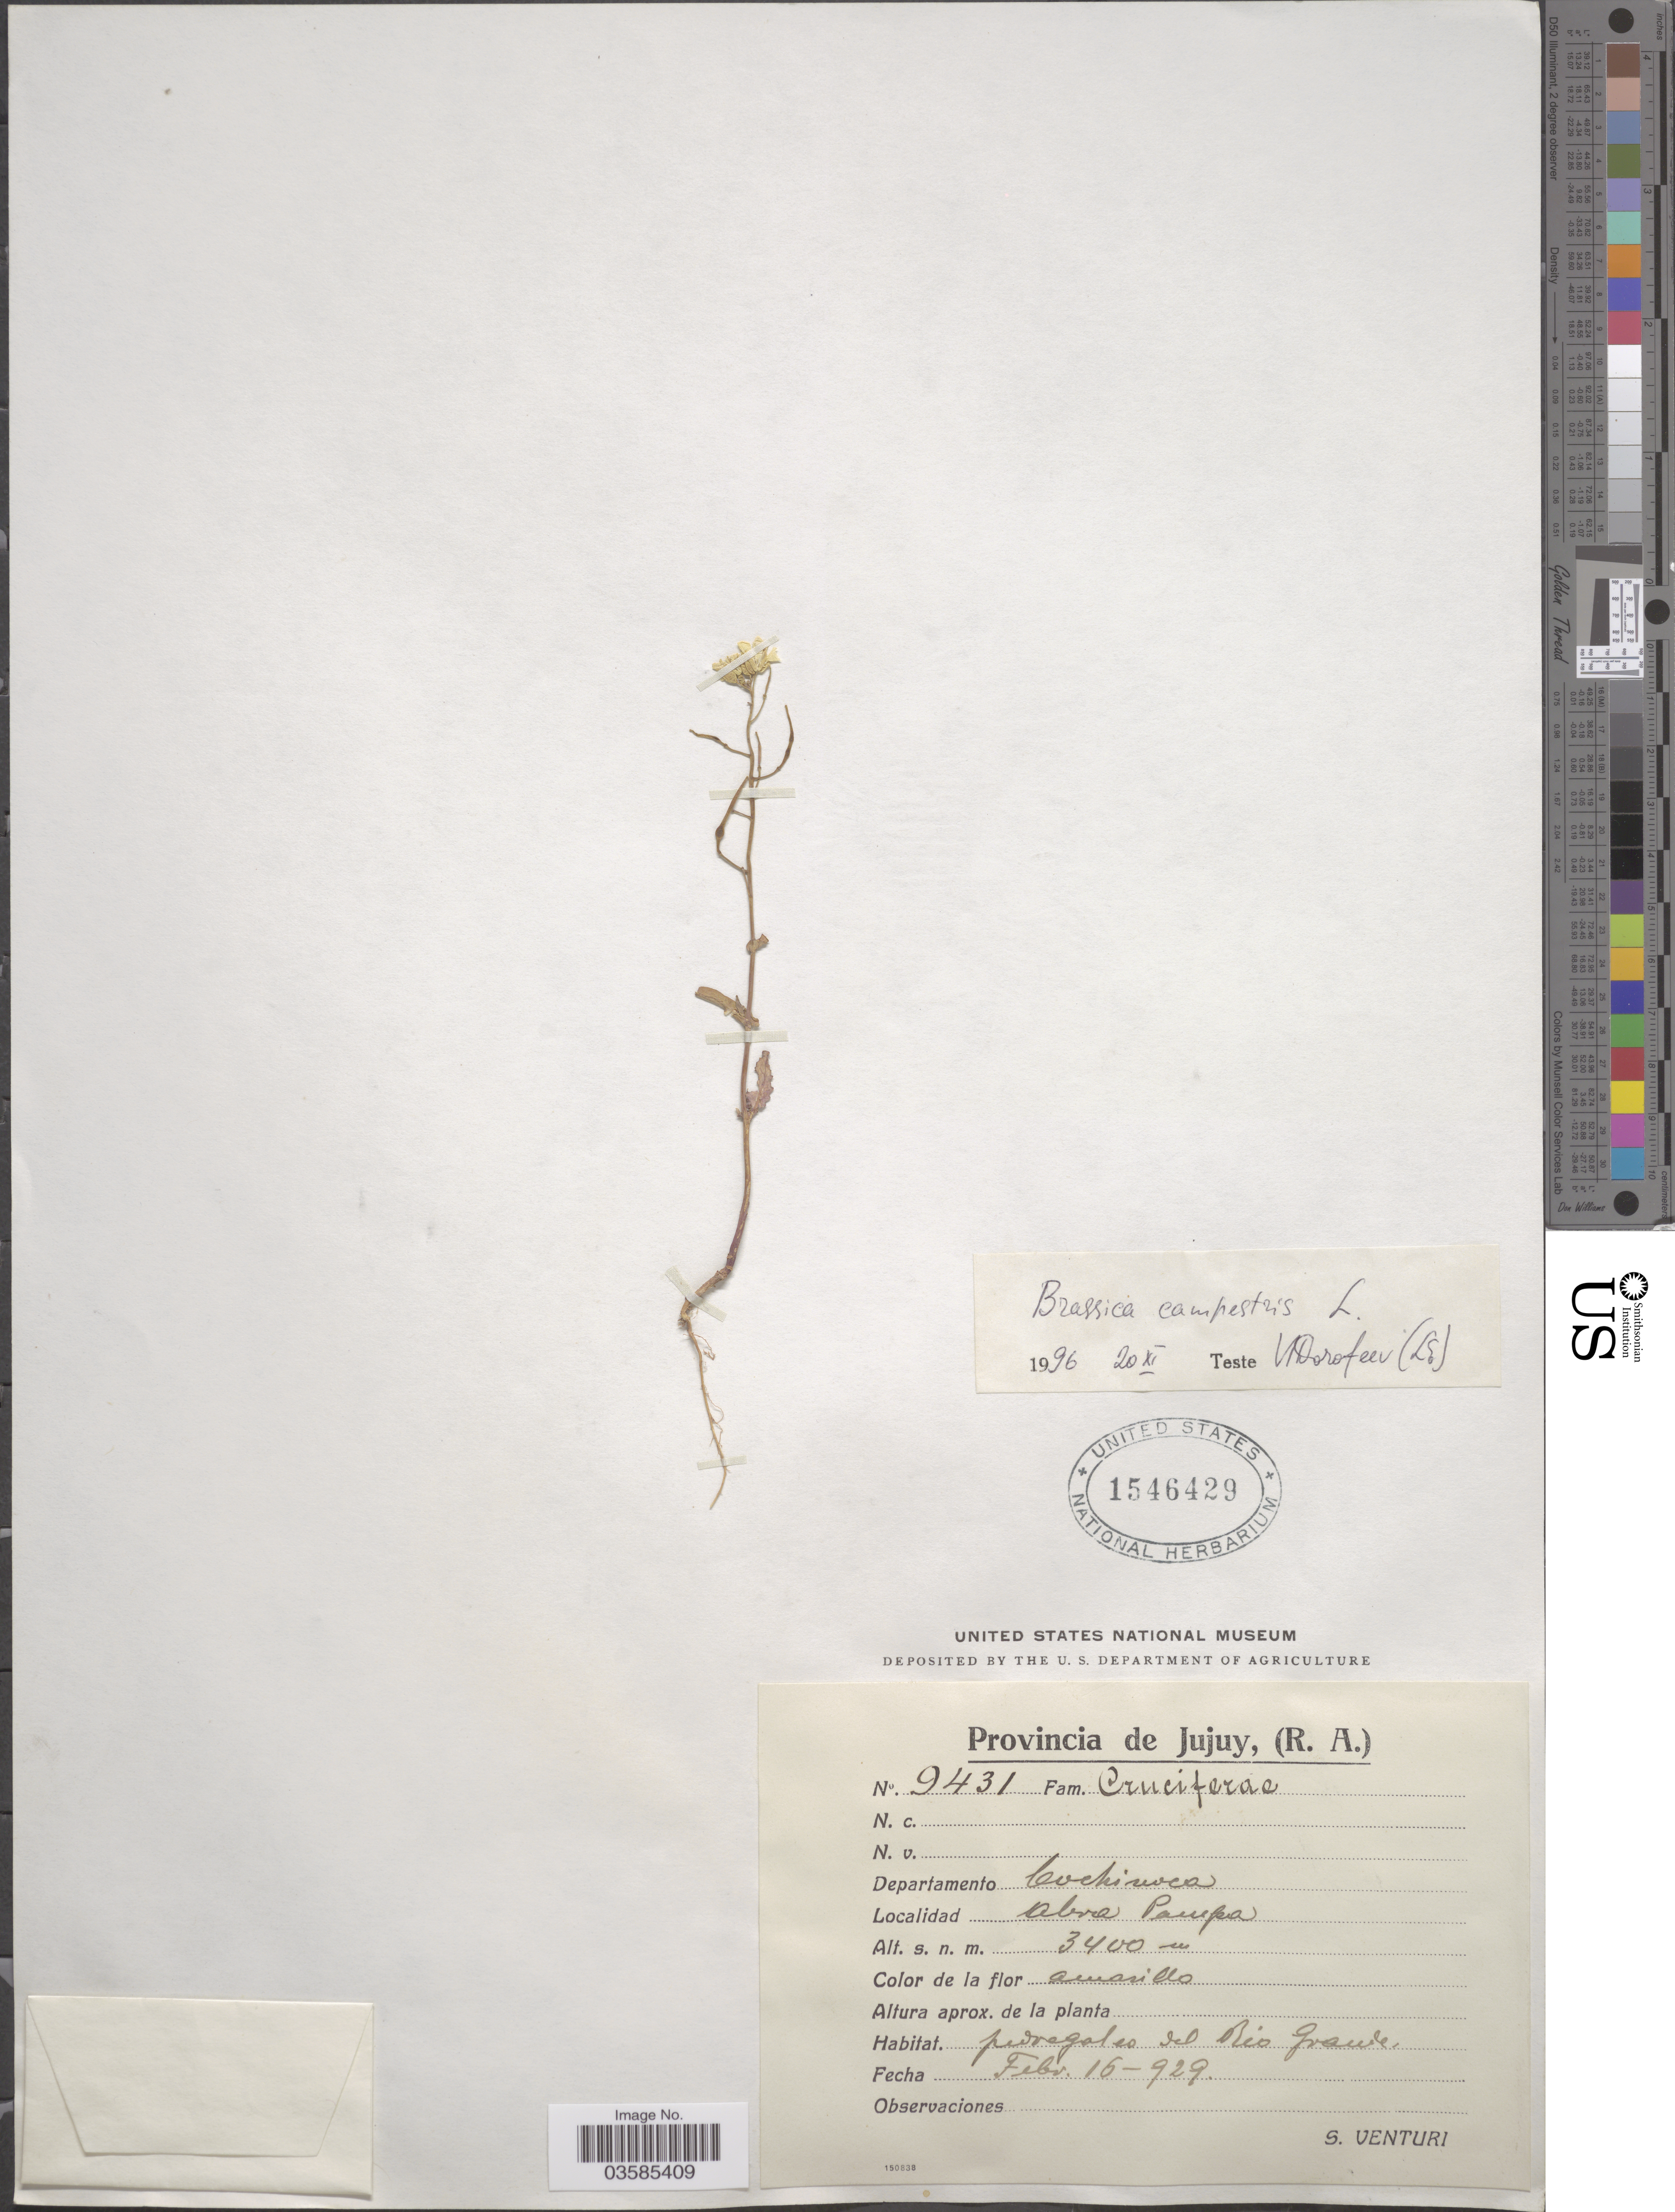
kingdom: Plantae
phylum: Tracheophyta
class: Magnoliopsida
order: Brassicales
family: Brassicaceae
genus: Brassica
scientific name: Brassica campestris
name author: L.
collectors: S. Venturi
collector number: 9431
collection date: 1929-02-16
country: Argentina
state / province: Jujuy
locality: Departamento Cochinoca. Abra Pampa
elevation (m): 3400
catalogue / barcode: US 1546429